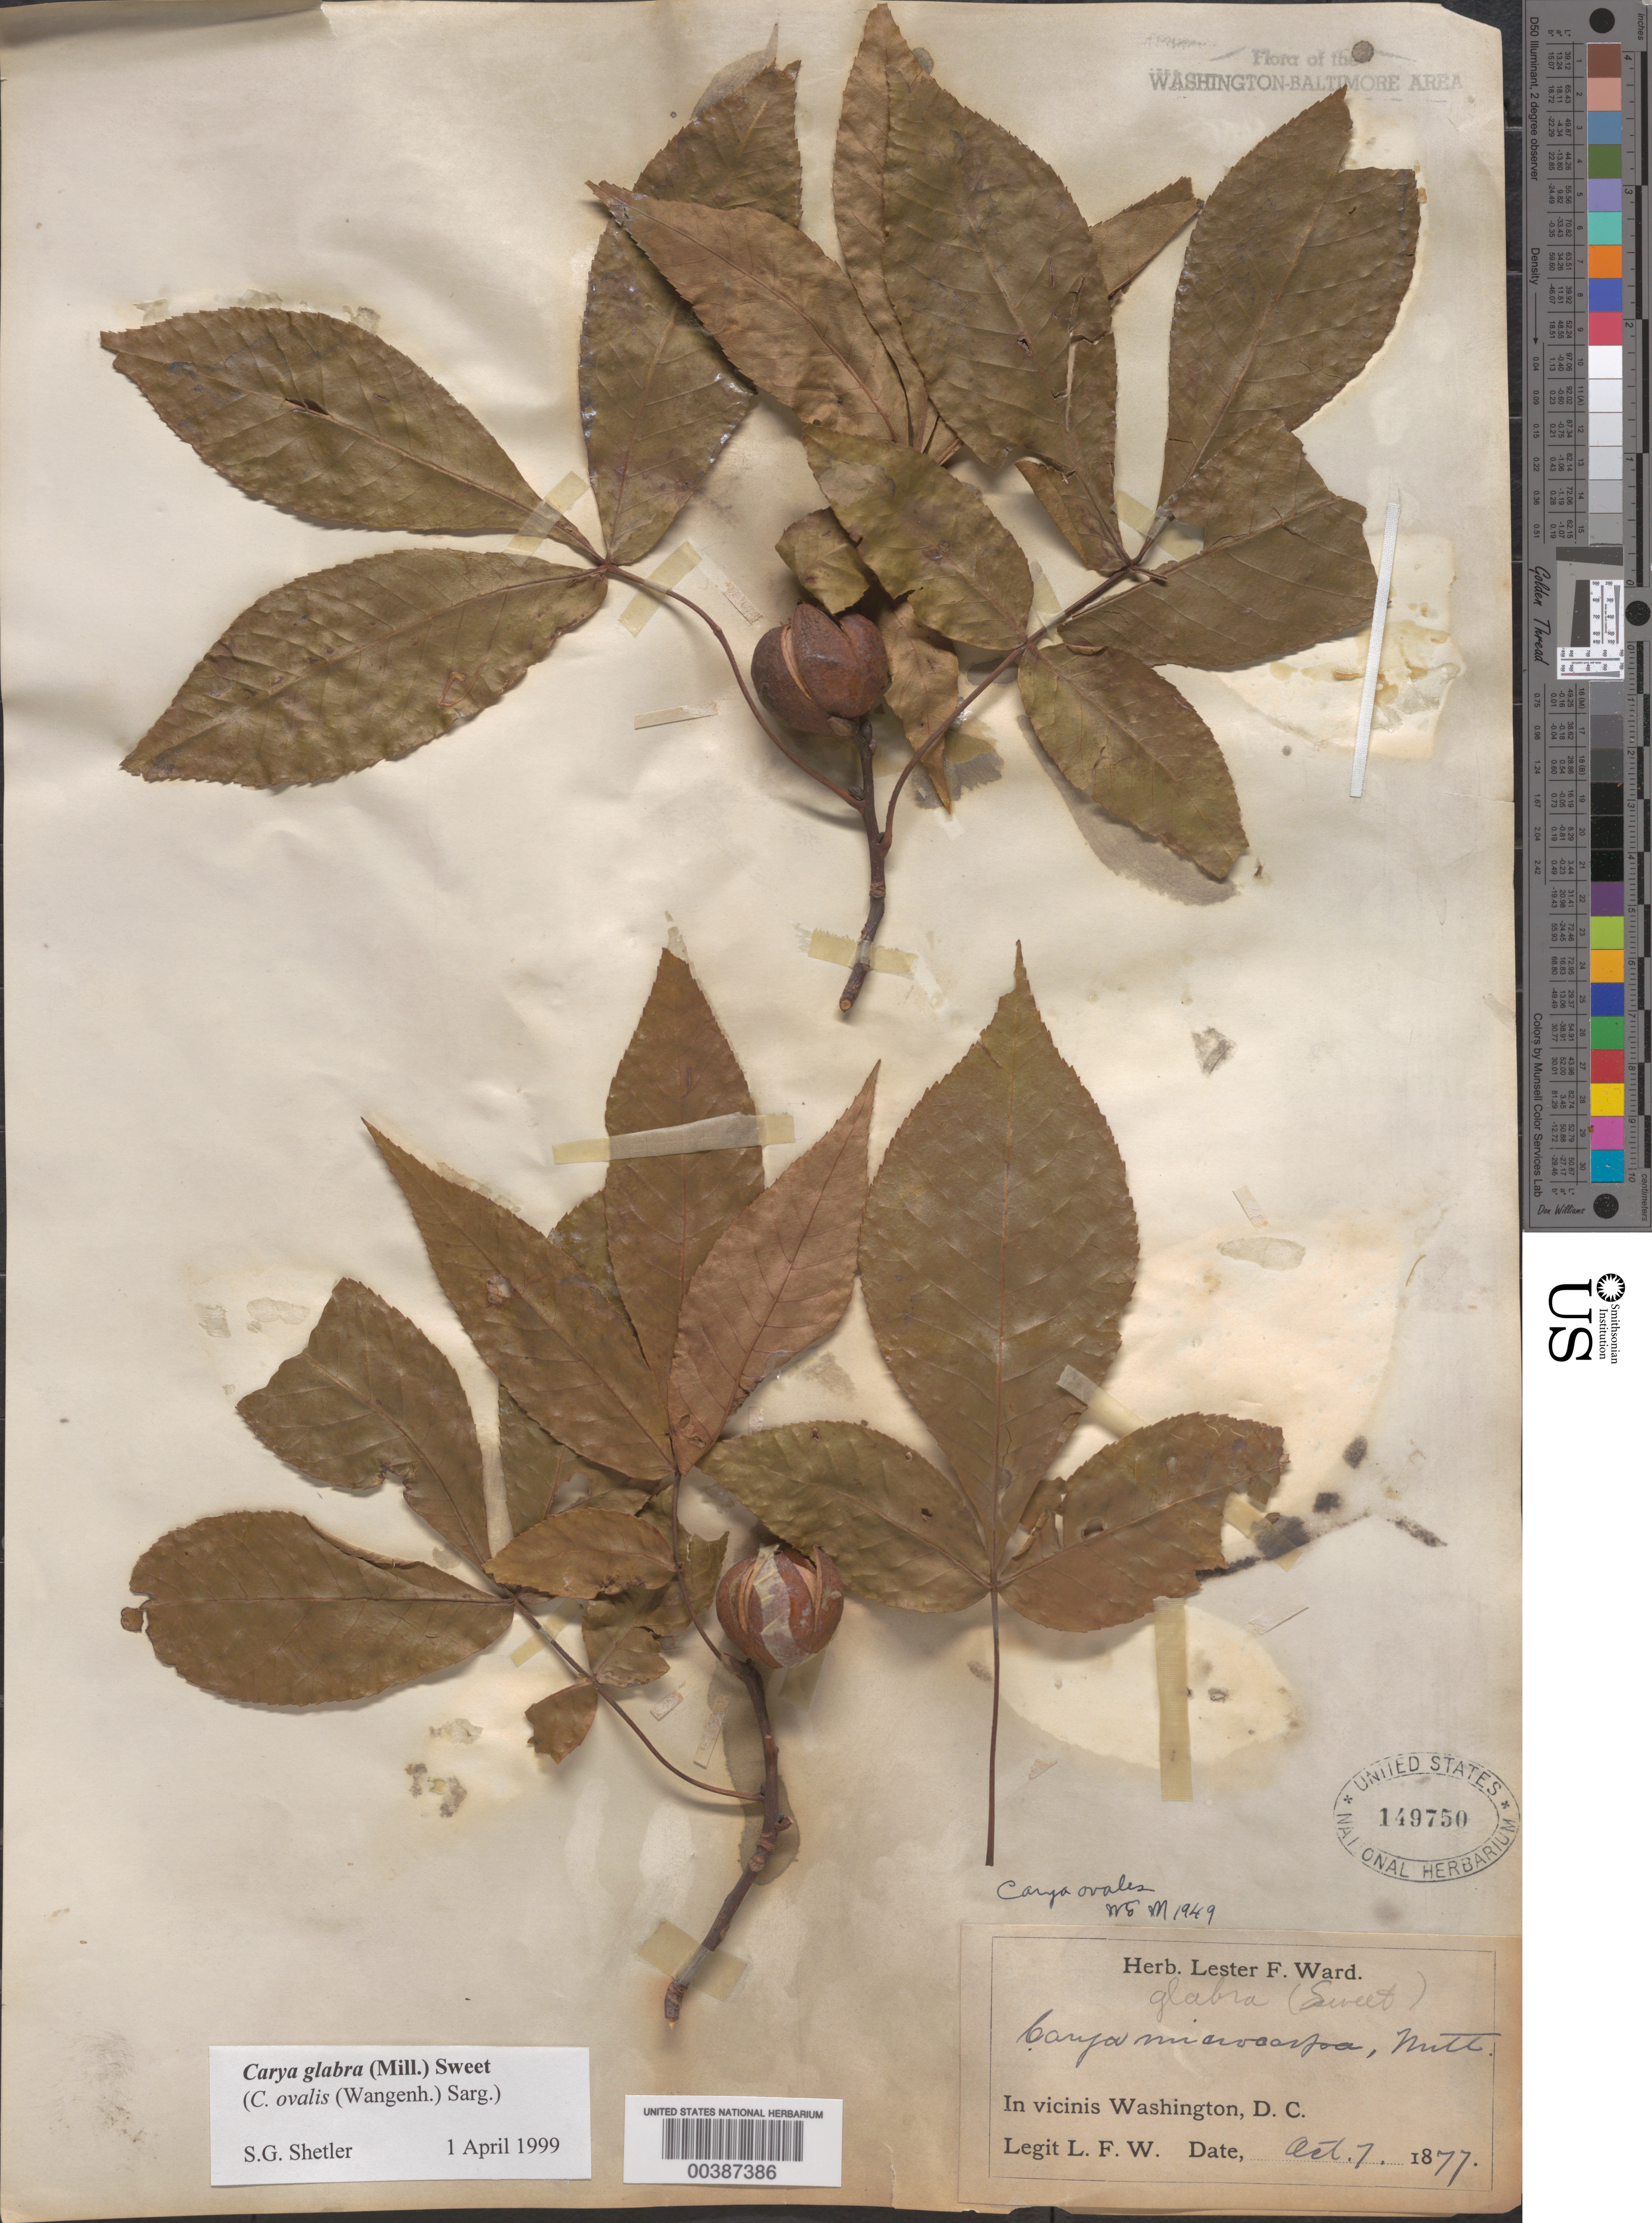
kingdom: Plantae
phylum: Tracheophyta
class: Magnoliopsida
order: Fagales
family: Juglandaceae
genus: Carya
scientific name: Carya glabra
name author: (Mill.) Sweet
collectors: L. F. Ward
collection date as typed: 07 Oct 1877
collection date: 1877-10-07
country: United States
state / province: District of Columbia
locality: Washington DC area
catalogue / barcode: US 149750